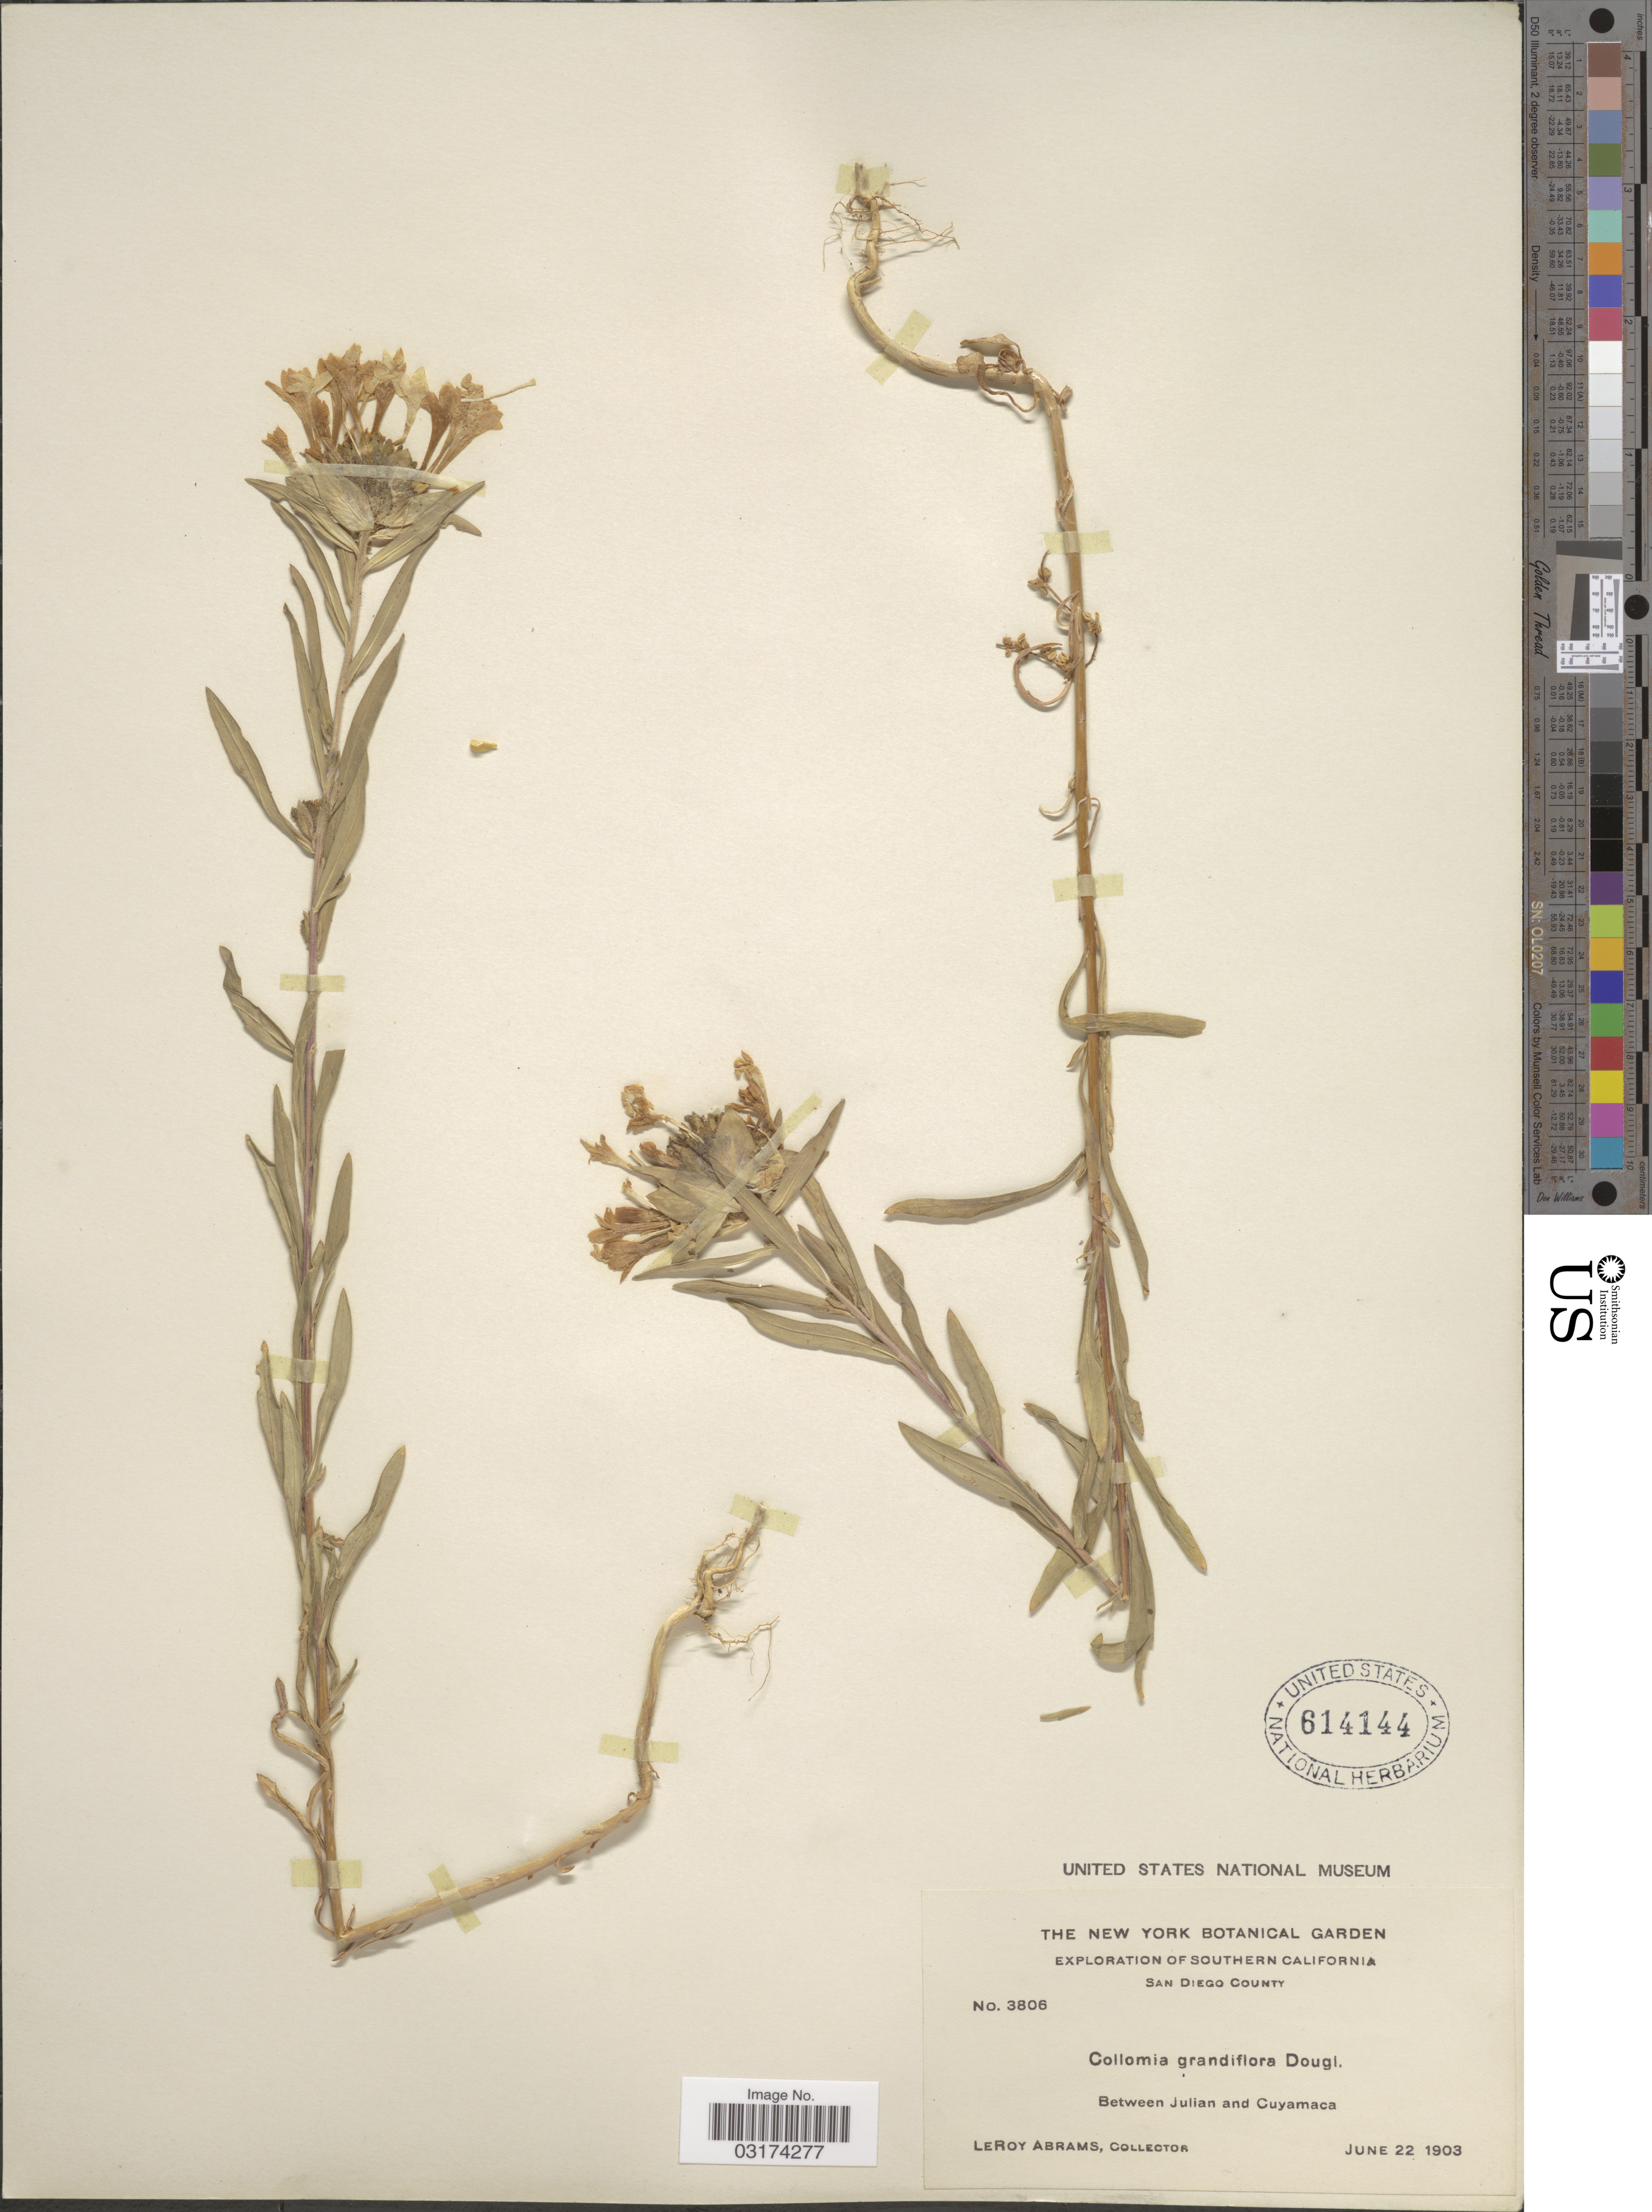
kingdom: Plantae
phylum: Tracheophyta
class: Magnoliopsida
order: Ericales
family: Polemoniaceae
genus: Collomia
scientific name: Collomia grandiflora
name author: Douglas ex Lindl.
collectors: L. Abrams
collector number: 3806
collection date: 1903-06-22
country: United States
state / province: California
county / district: San Diego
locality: Southern California. San Diego County. Between Julian and Cuyamaca.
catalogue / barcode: US 614144